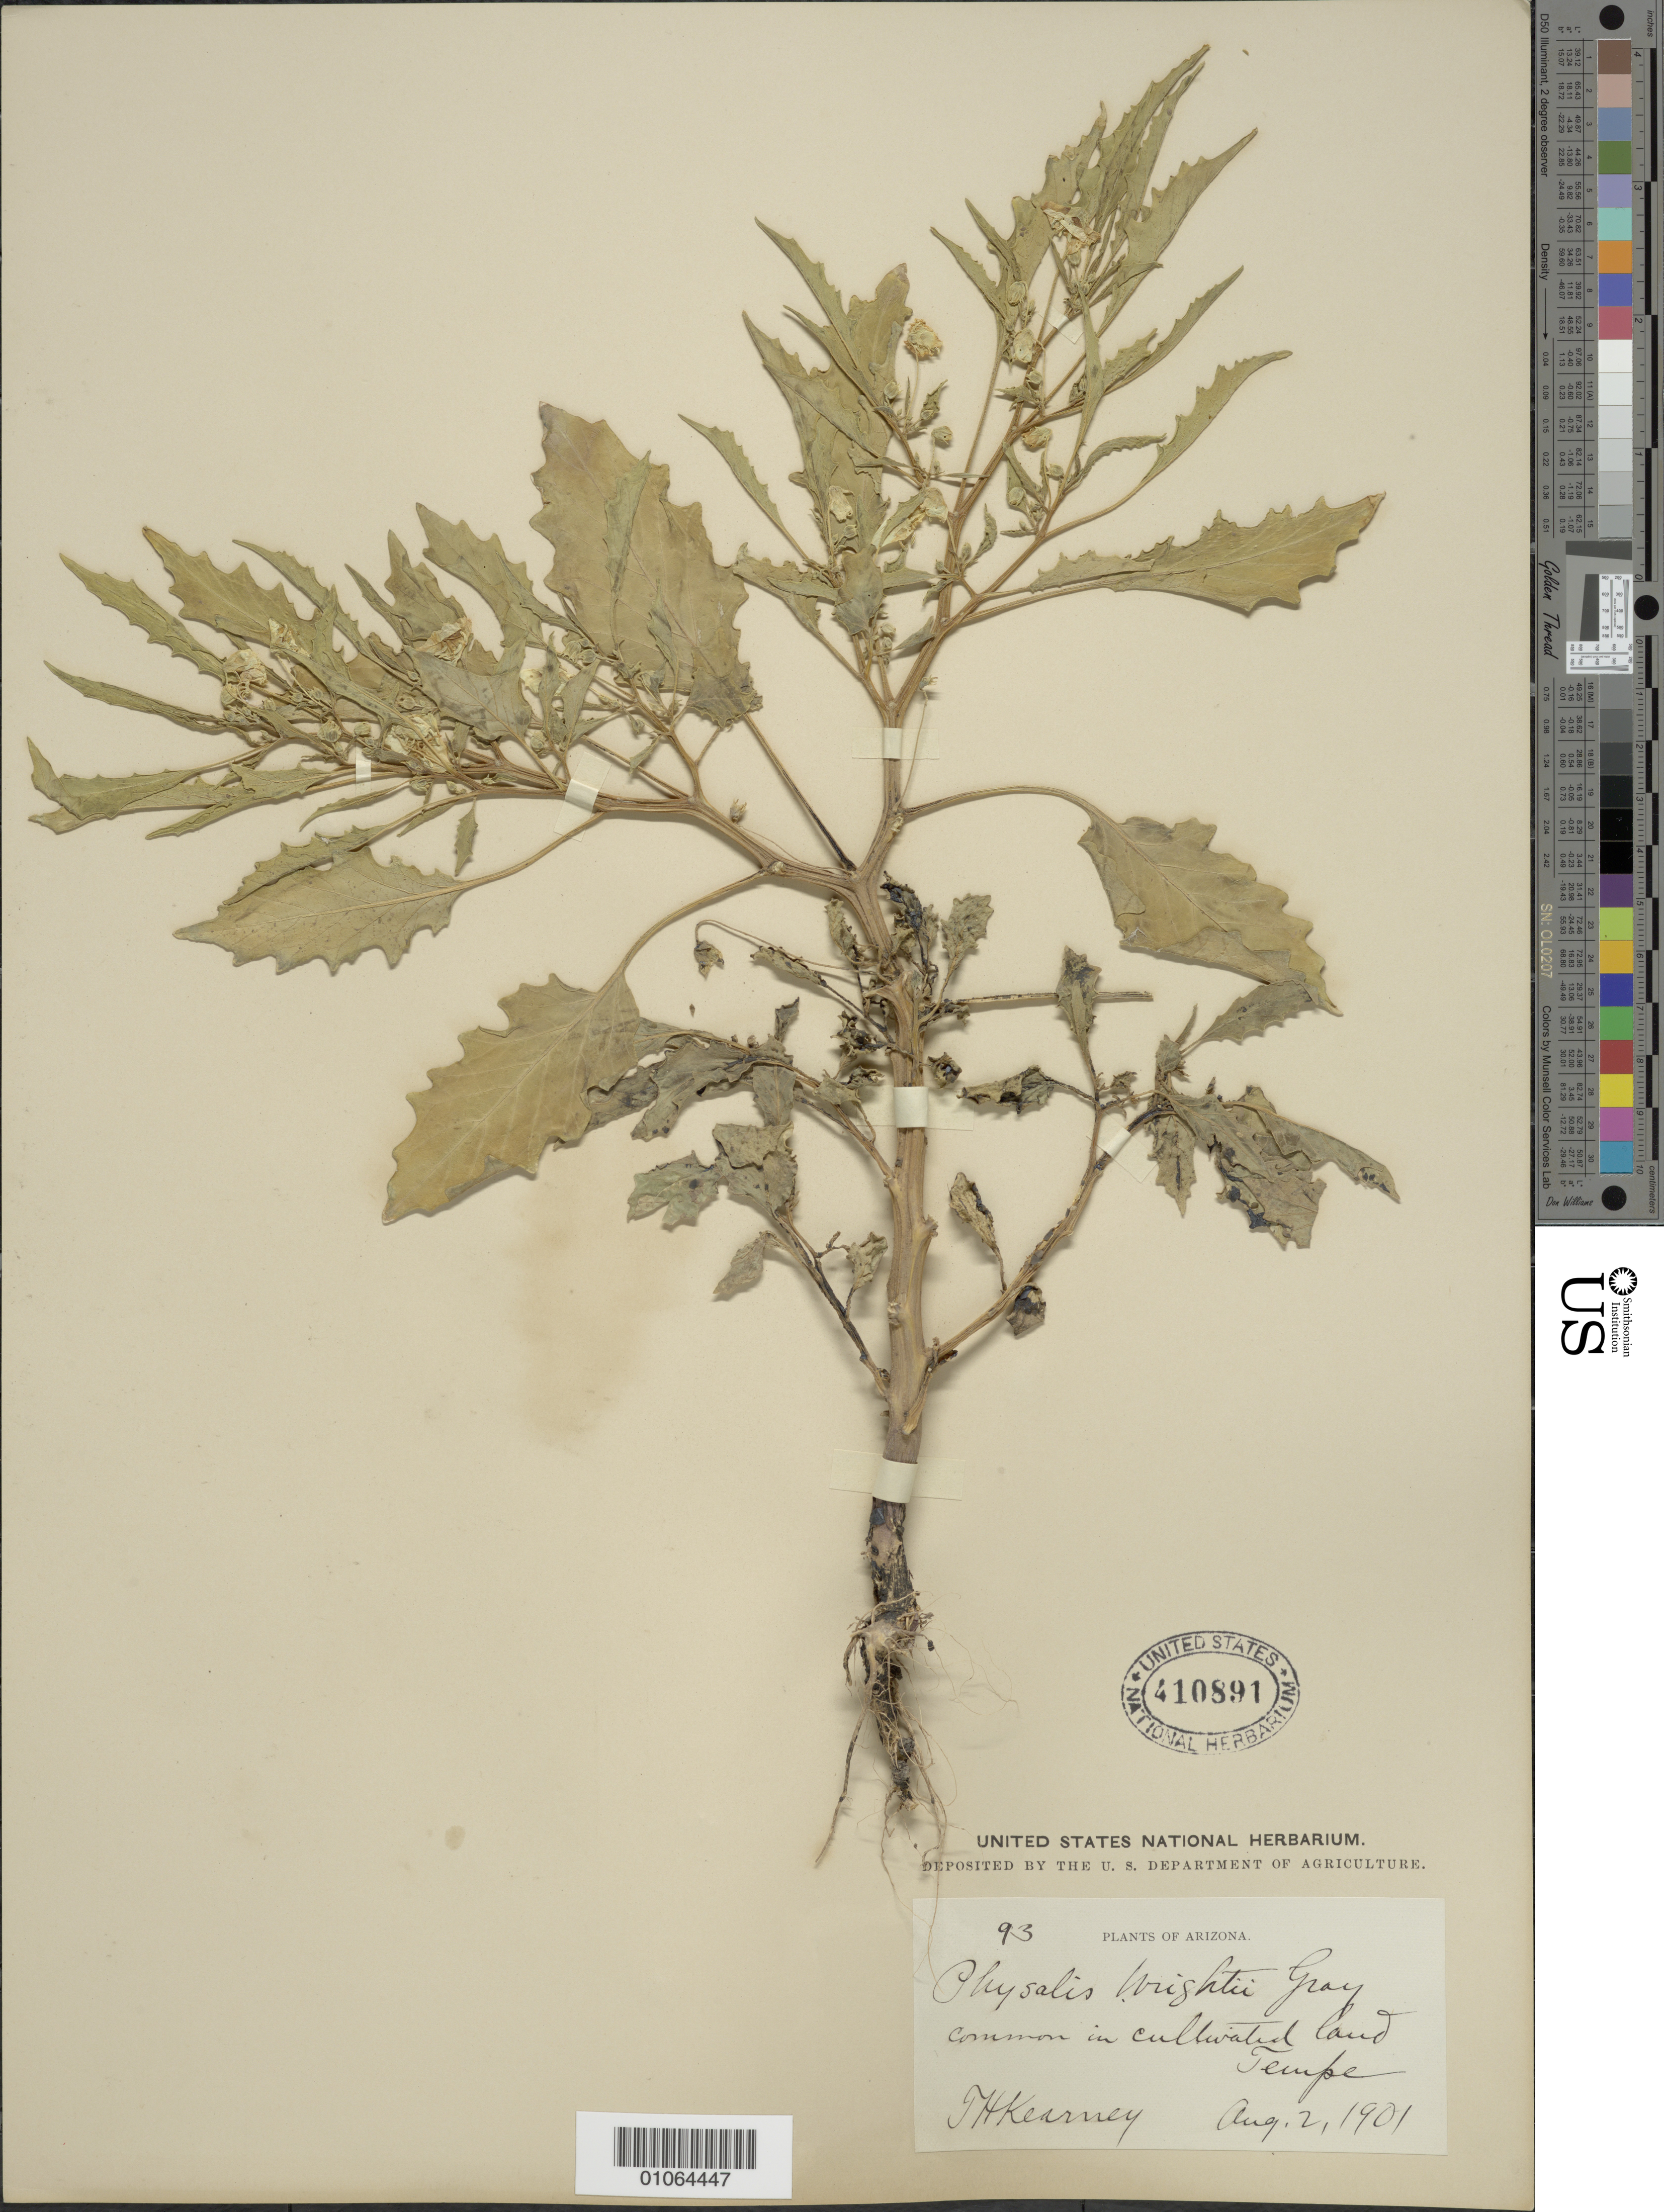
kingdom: Plantae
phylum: Tracheophyta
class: Magnoliopsida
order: Solanales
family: Solanaceae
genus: Physalis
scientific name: Physalis acutifolia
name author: (Miers) Sandwith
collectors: T. H. Kearney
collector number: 93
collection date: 1901-08-02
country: United States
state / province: Arizona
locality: Common in cultivated land Tempe.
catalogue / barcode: US 410891